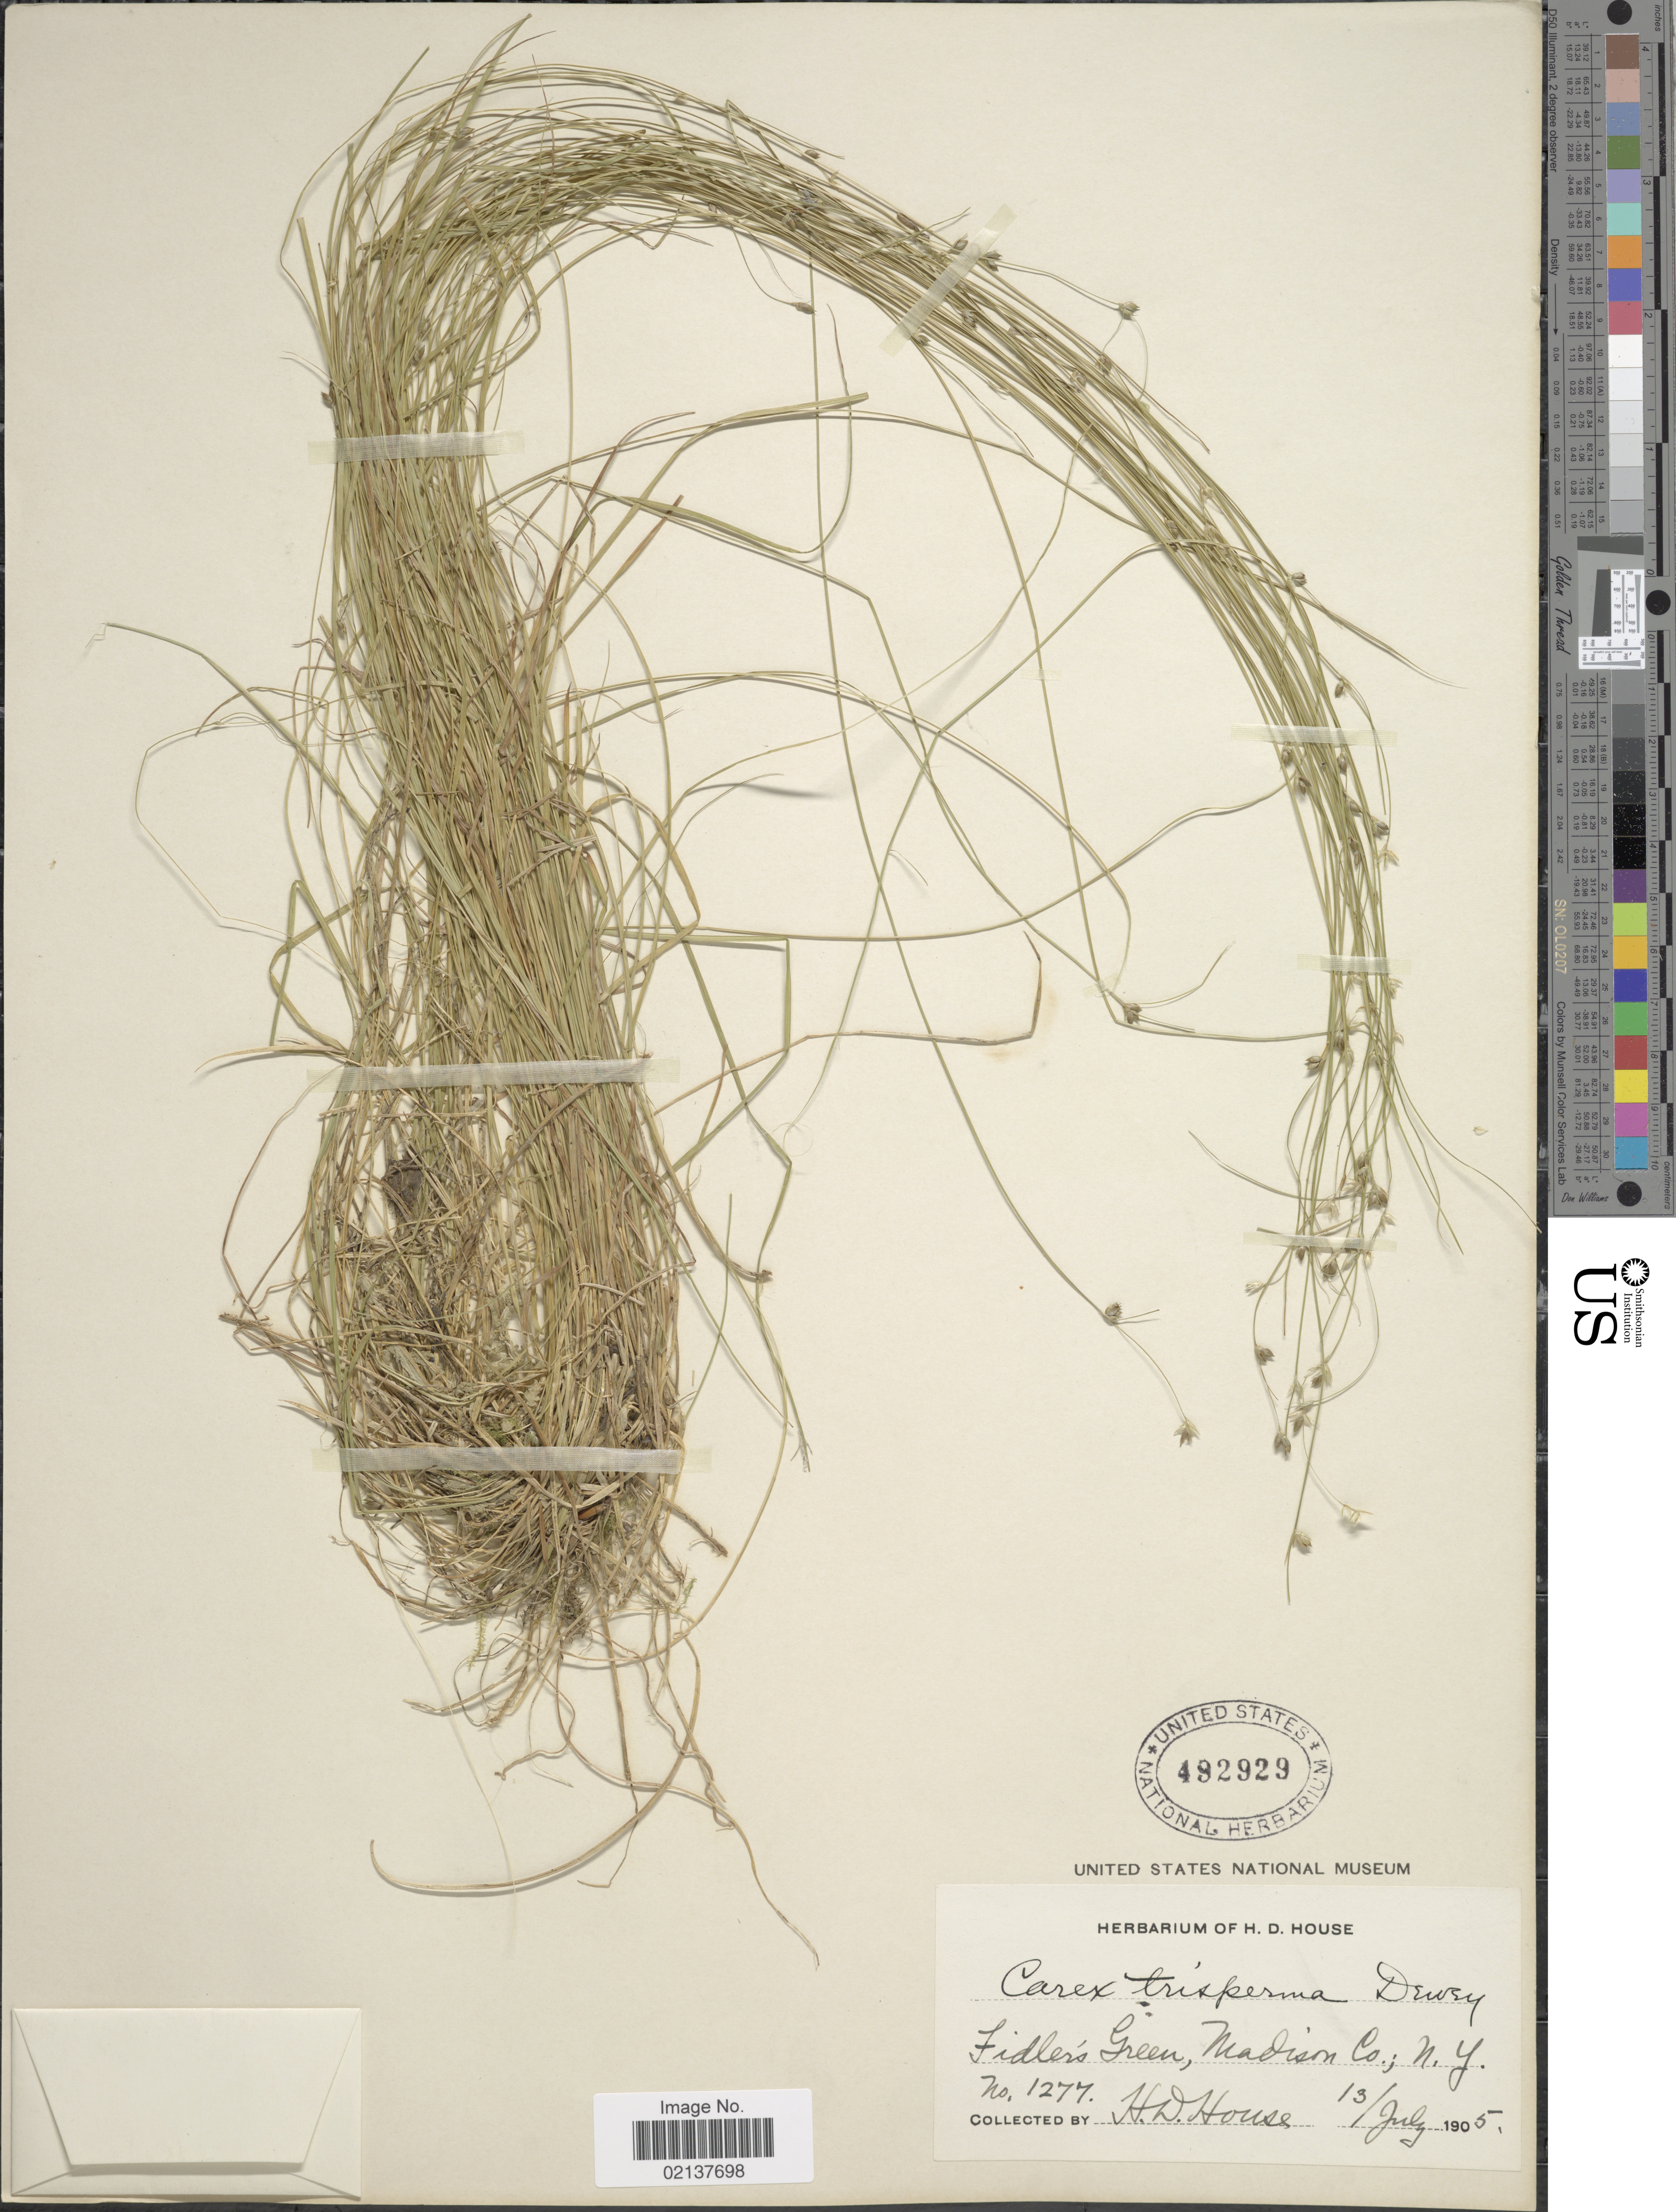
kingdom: Plantae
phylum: Tracheophyta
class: Liliopsida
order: Poales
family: Cyperaceae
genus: Carex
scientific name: Carex trisperma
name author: Dewey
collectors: H. D. House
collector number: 1277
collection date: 1905-07-13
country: United States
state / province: New York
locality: Fidler's Green, Madison Co,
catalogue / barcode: US 492929